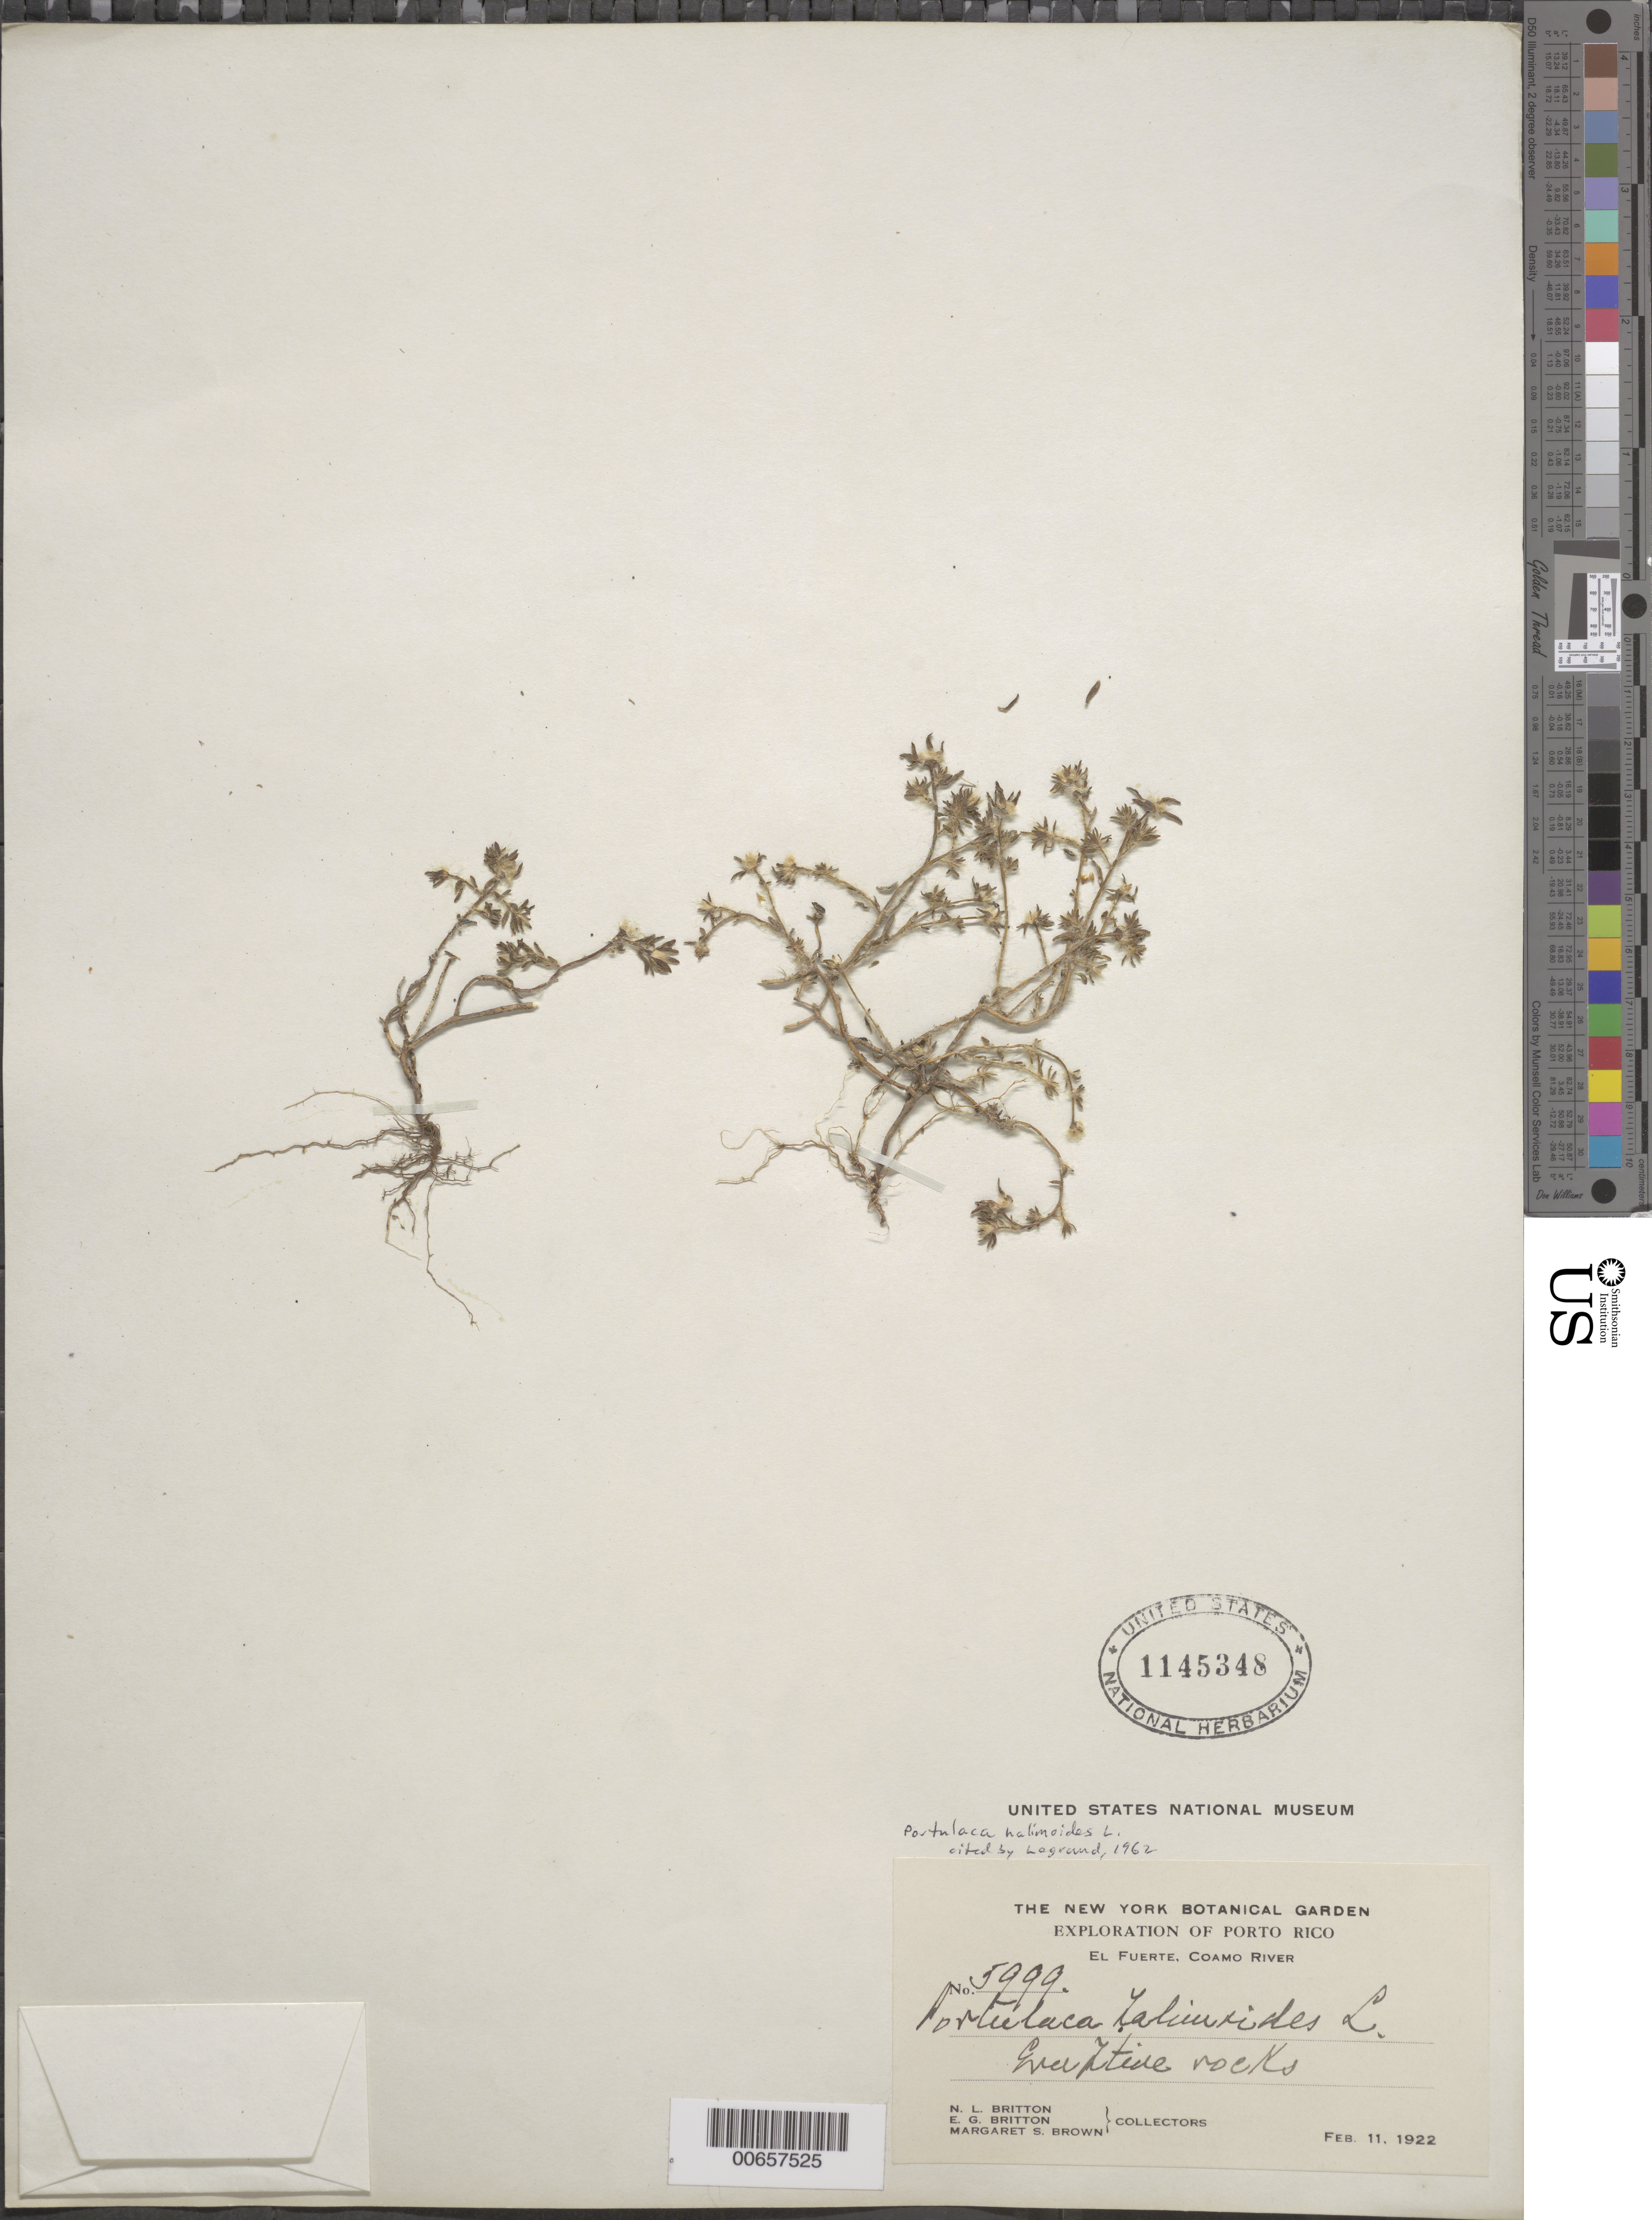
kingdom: Plantae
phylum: Tracheophyta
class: Magnoliopsida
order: Caryophyllales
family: Portulacaceae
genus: Portulaca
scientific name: Portulaca halimoides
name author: L.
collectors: N. Britton, E. G. Britton & M. S. Brown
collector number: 5999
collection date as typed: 11 Feb 1922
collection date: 1922-02-11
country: Puerto Rico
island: Greater Antilles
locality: El Fuerte, Coamo River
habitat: Eruptive rocks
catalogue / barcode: US 1145348